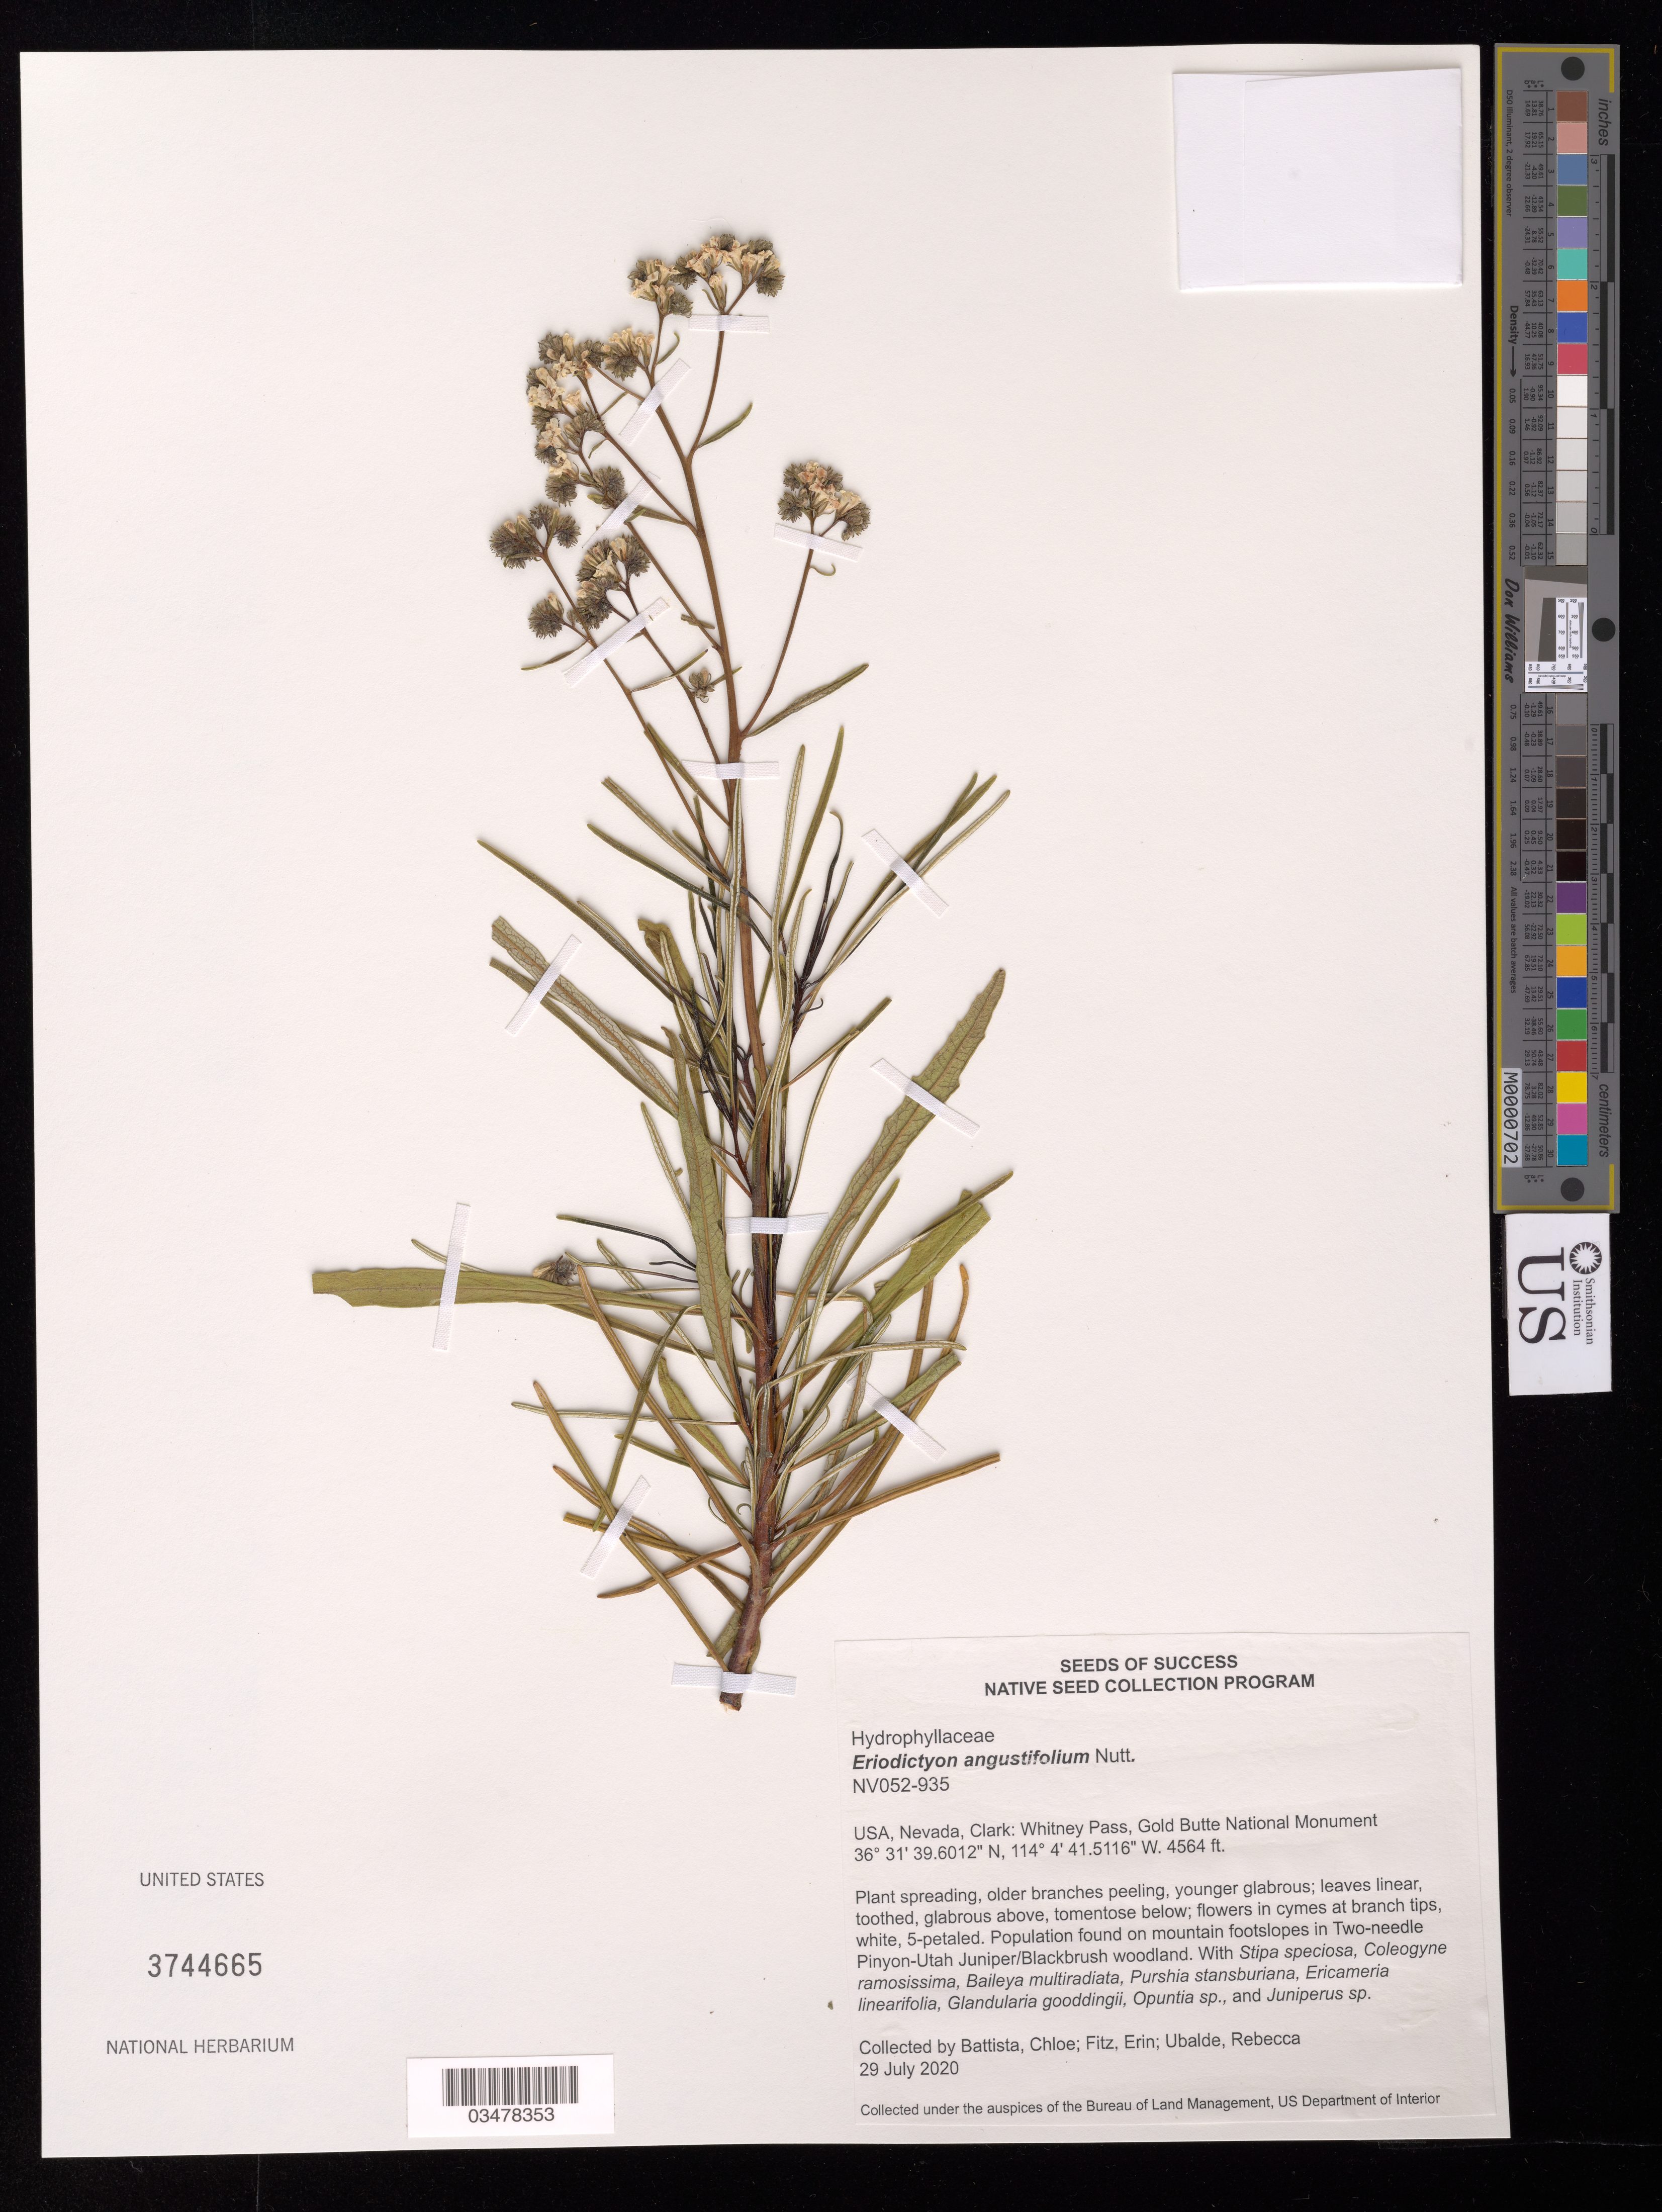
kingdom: Plantae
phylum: Tracheophyta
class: Magnoliopsida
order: Boraginales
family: Namaceae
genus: Eriodictyon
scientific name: Eriodictyon angustifolium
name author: Nutt.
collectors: C. Battista, E. Fitz & R. Ubalde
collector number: NV052-935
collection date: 2020-07-29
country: United States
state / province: Nevada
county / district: Clark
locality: Whitney Pass. Gold Butte National Monument.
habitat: Two-needle Pinyon-Utah Juniper/Blackbrush woodland. With Stipa speciosa, Opuntia sp., Juniperus sp., etc.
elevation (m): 1391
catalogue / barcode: US 3744665